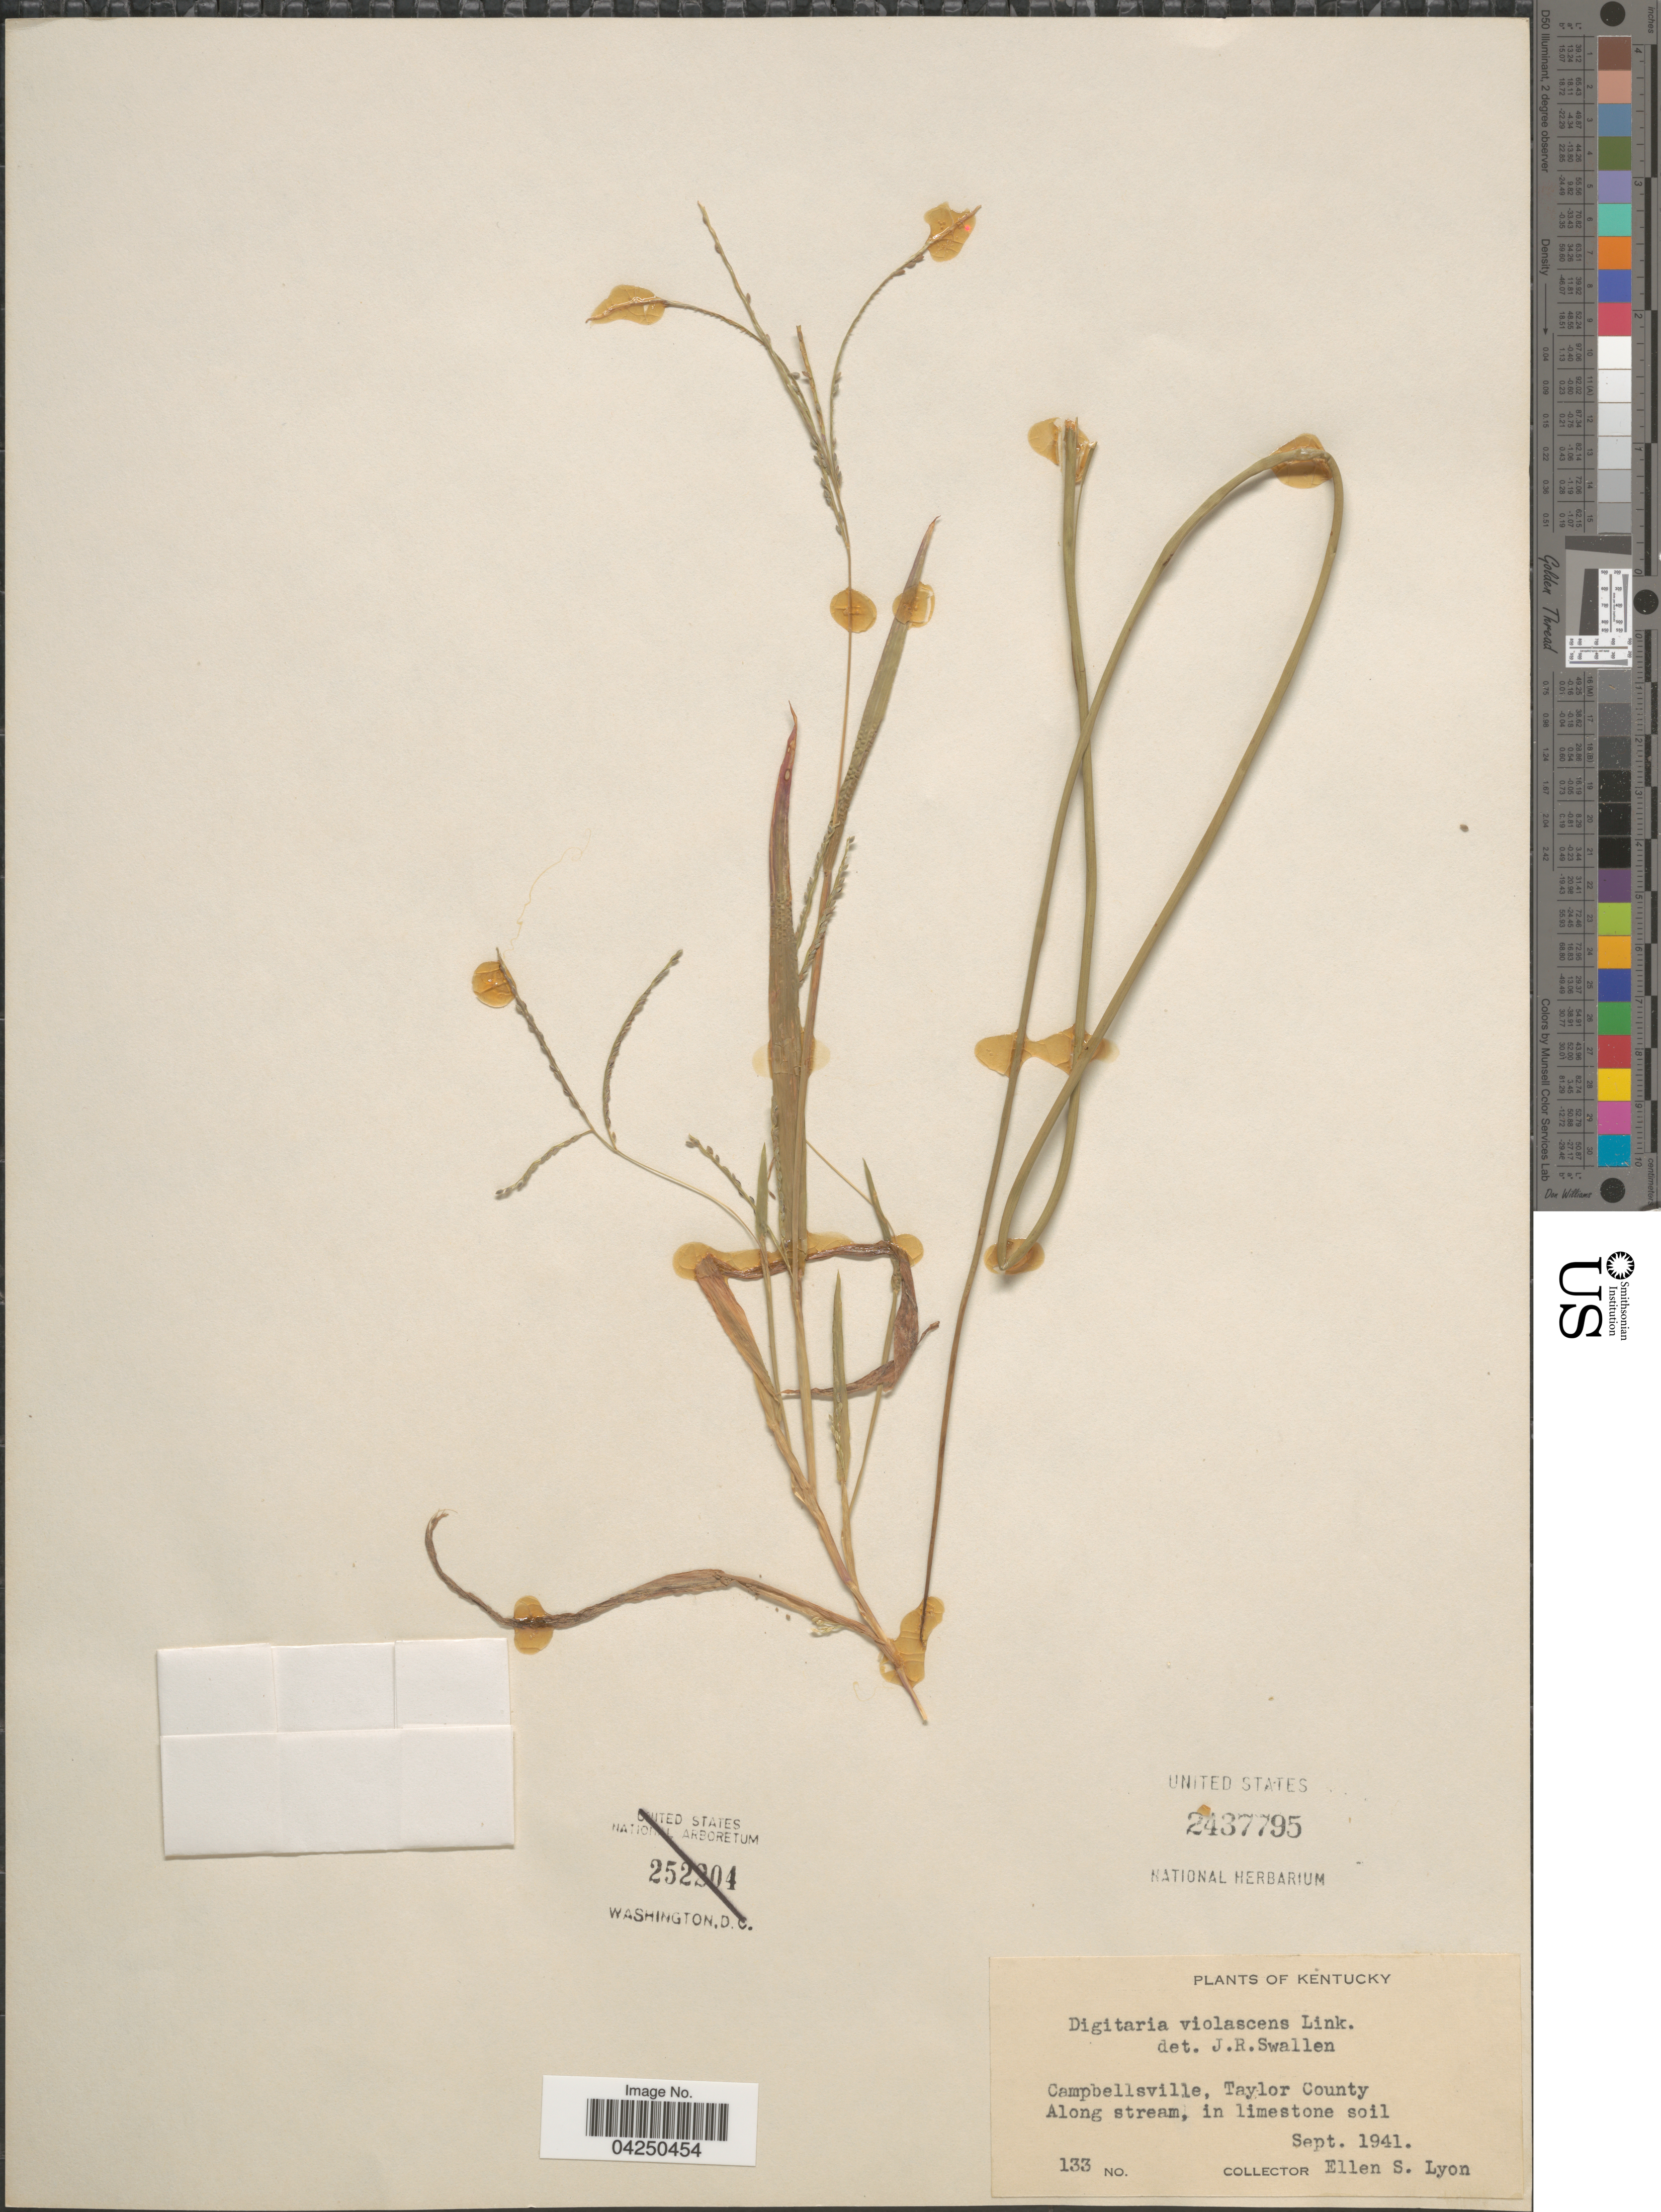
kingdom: Plantae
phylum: Tracheophyta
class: Liliopsida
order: Poales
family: Poaceae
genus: Digitaria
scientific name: Digitaria violascens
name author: Link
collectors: E. Lyon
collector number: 133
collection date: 1941-09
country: United States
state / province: Kentucky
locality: Campbellsville, Taylor County. Along stream, in limestone soil.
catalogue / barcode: US 2437795